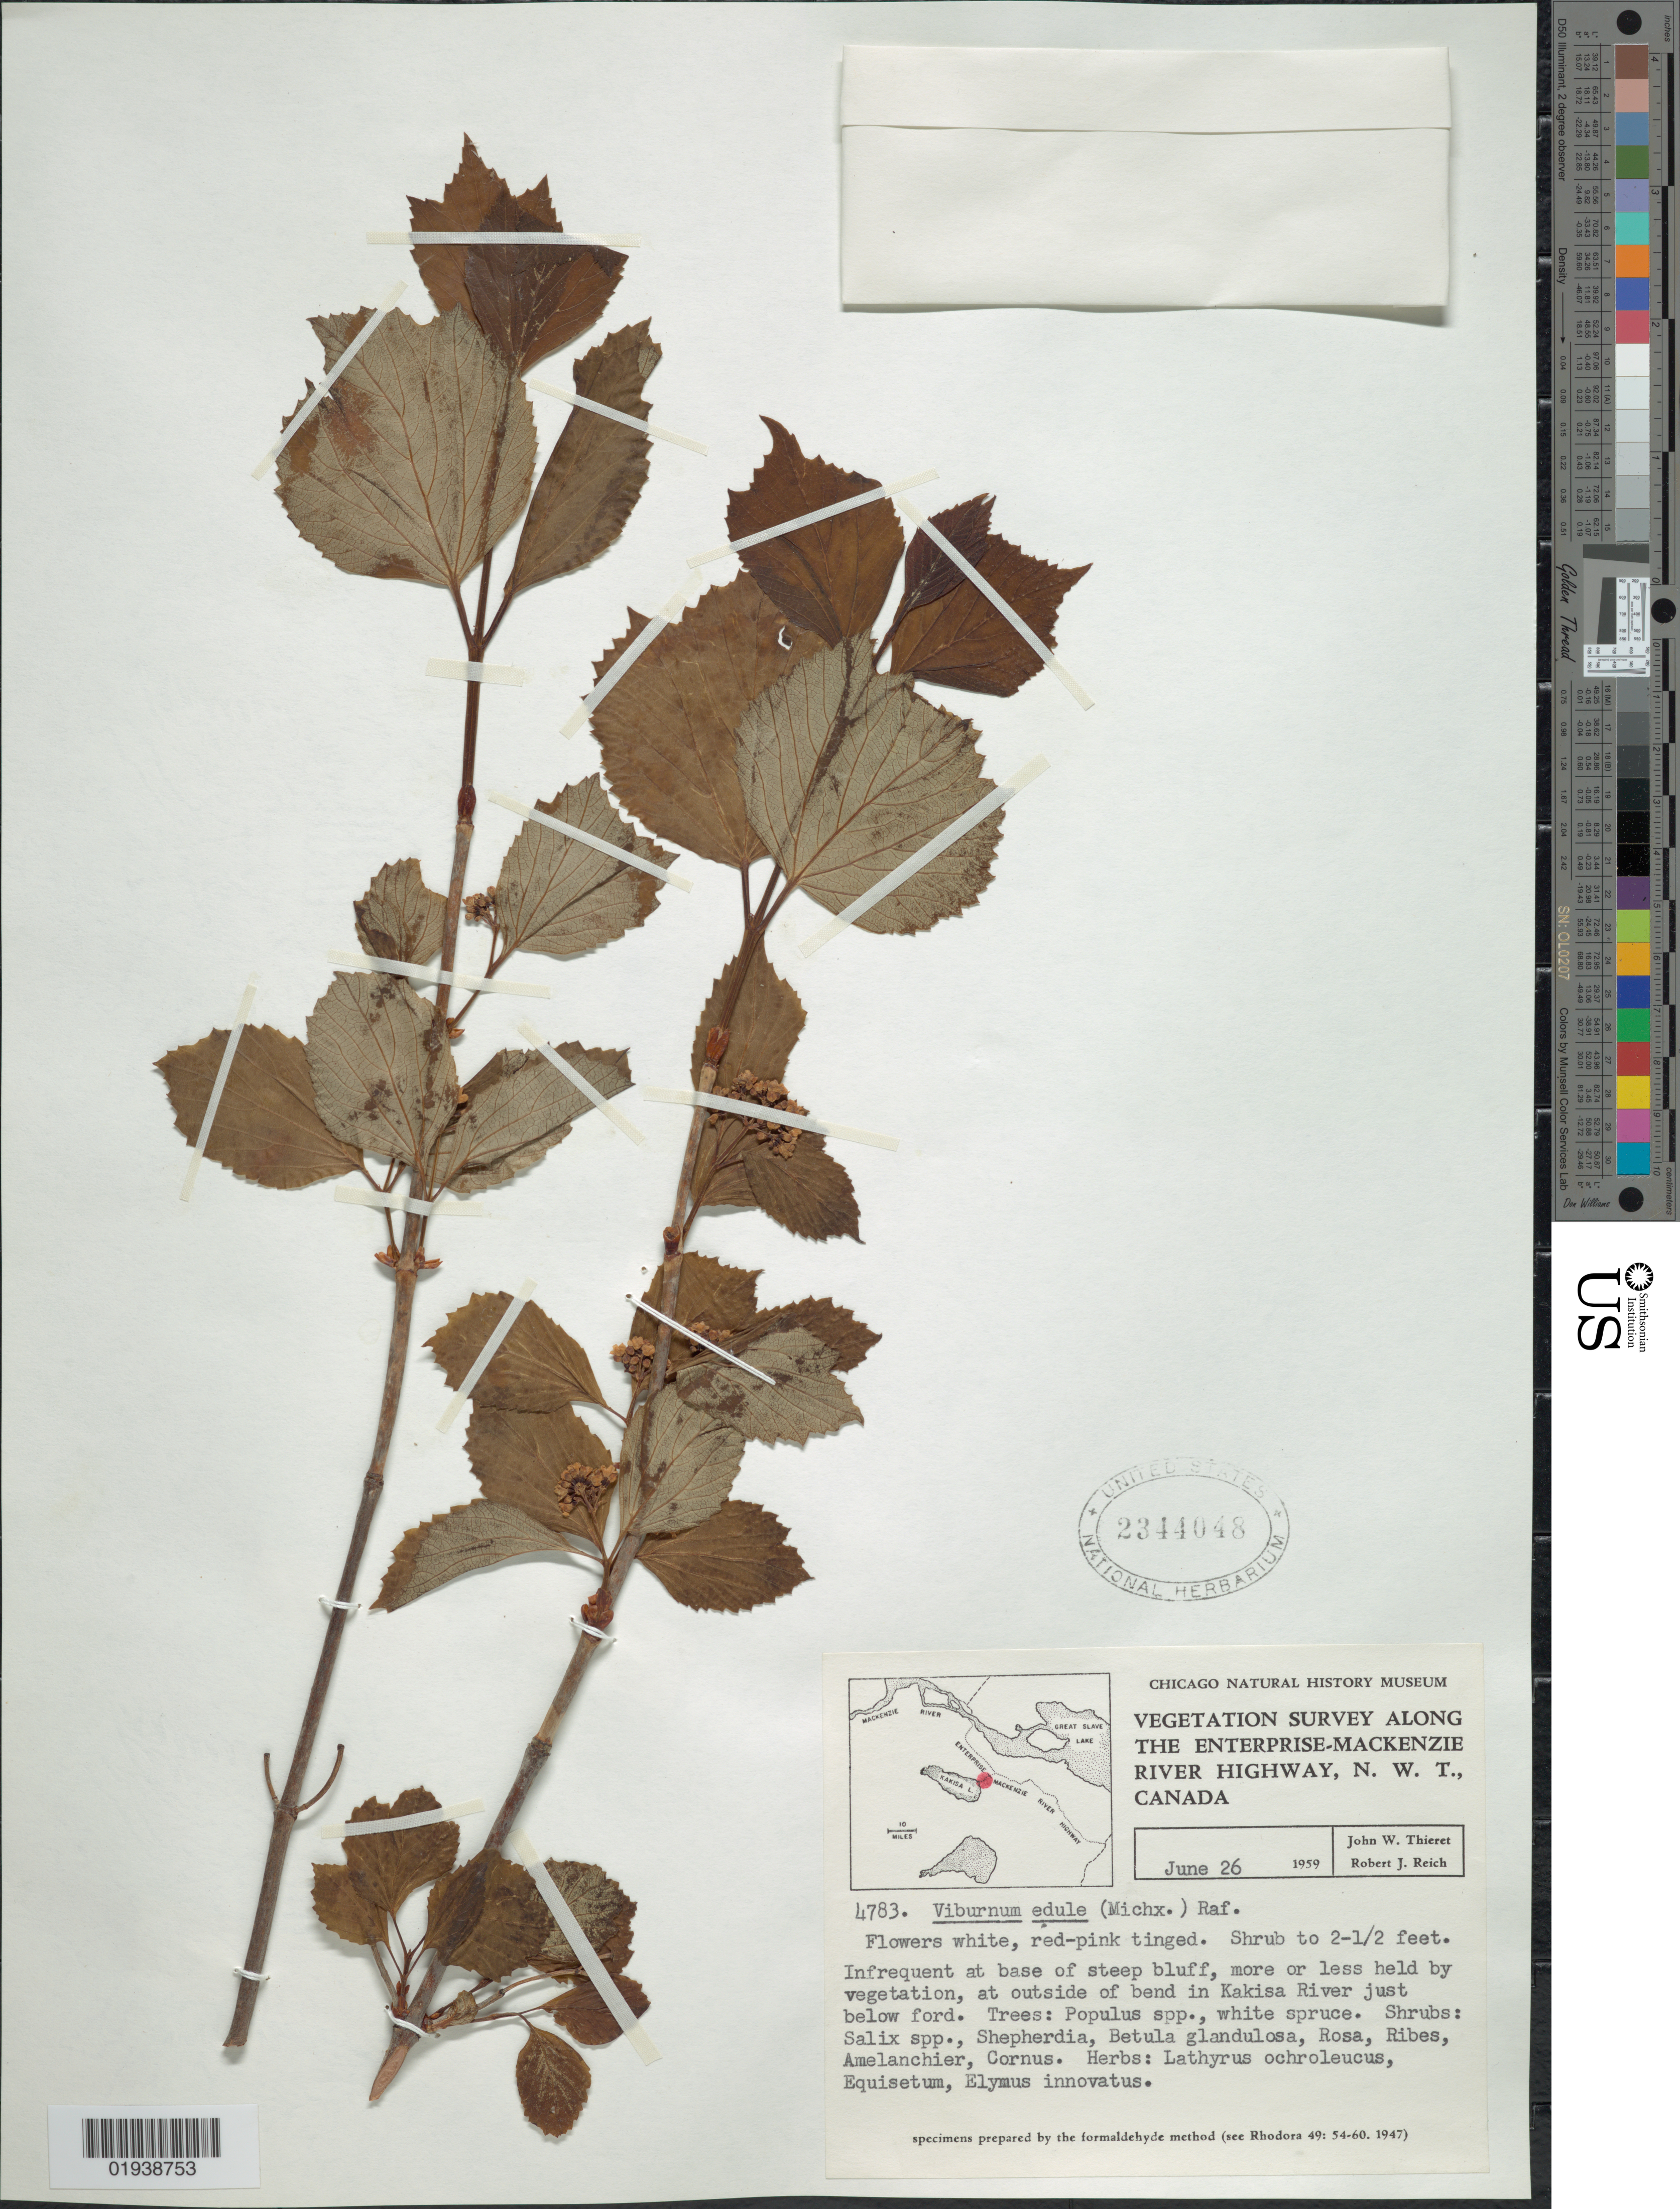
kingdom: Plantae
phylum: Tracheophyta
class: Magnoliopsida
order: Dipsacales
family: Viburnaceae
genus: Viburnum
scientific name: Viburnum edule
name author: (Michx.) Raf.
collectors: J. W. Thieret & R. Reich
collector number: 4783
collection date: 1959-06-26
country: Canada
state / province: Northwest Territories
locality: Along the enterprise-Mackenzie River Highway, N.W.T. At outside of bend in Kakisa River, just below ford.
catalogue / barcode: US 2344048